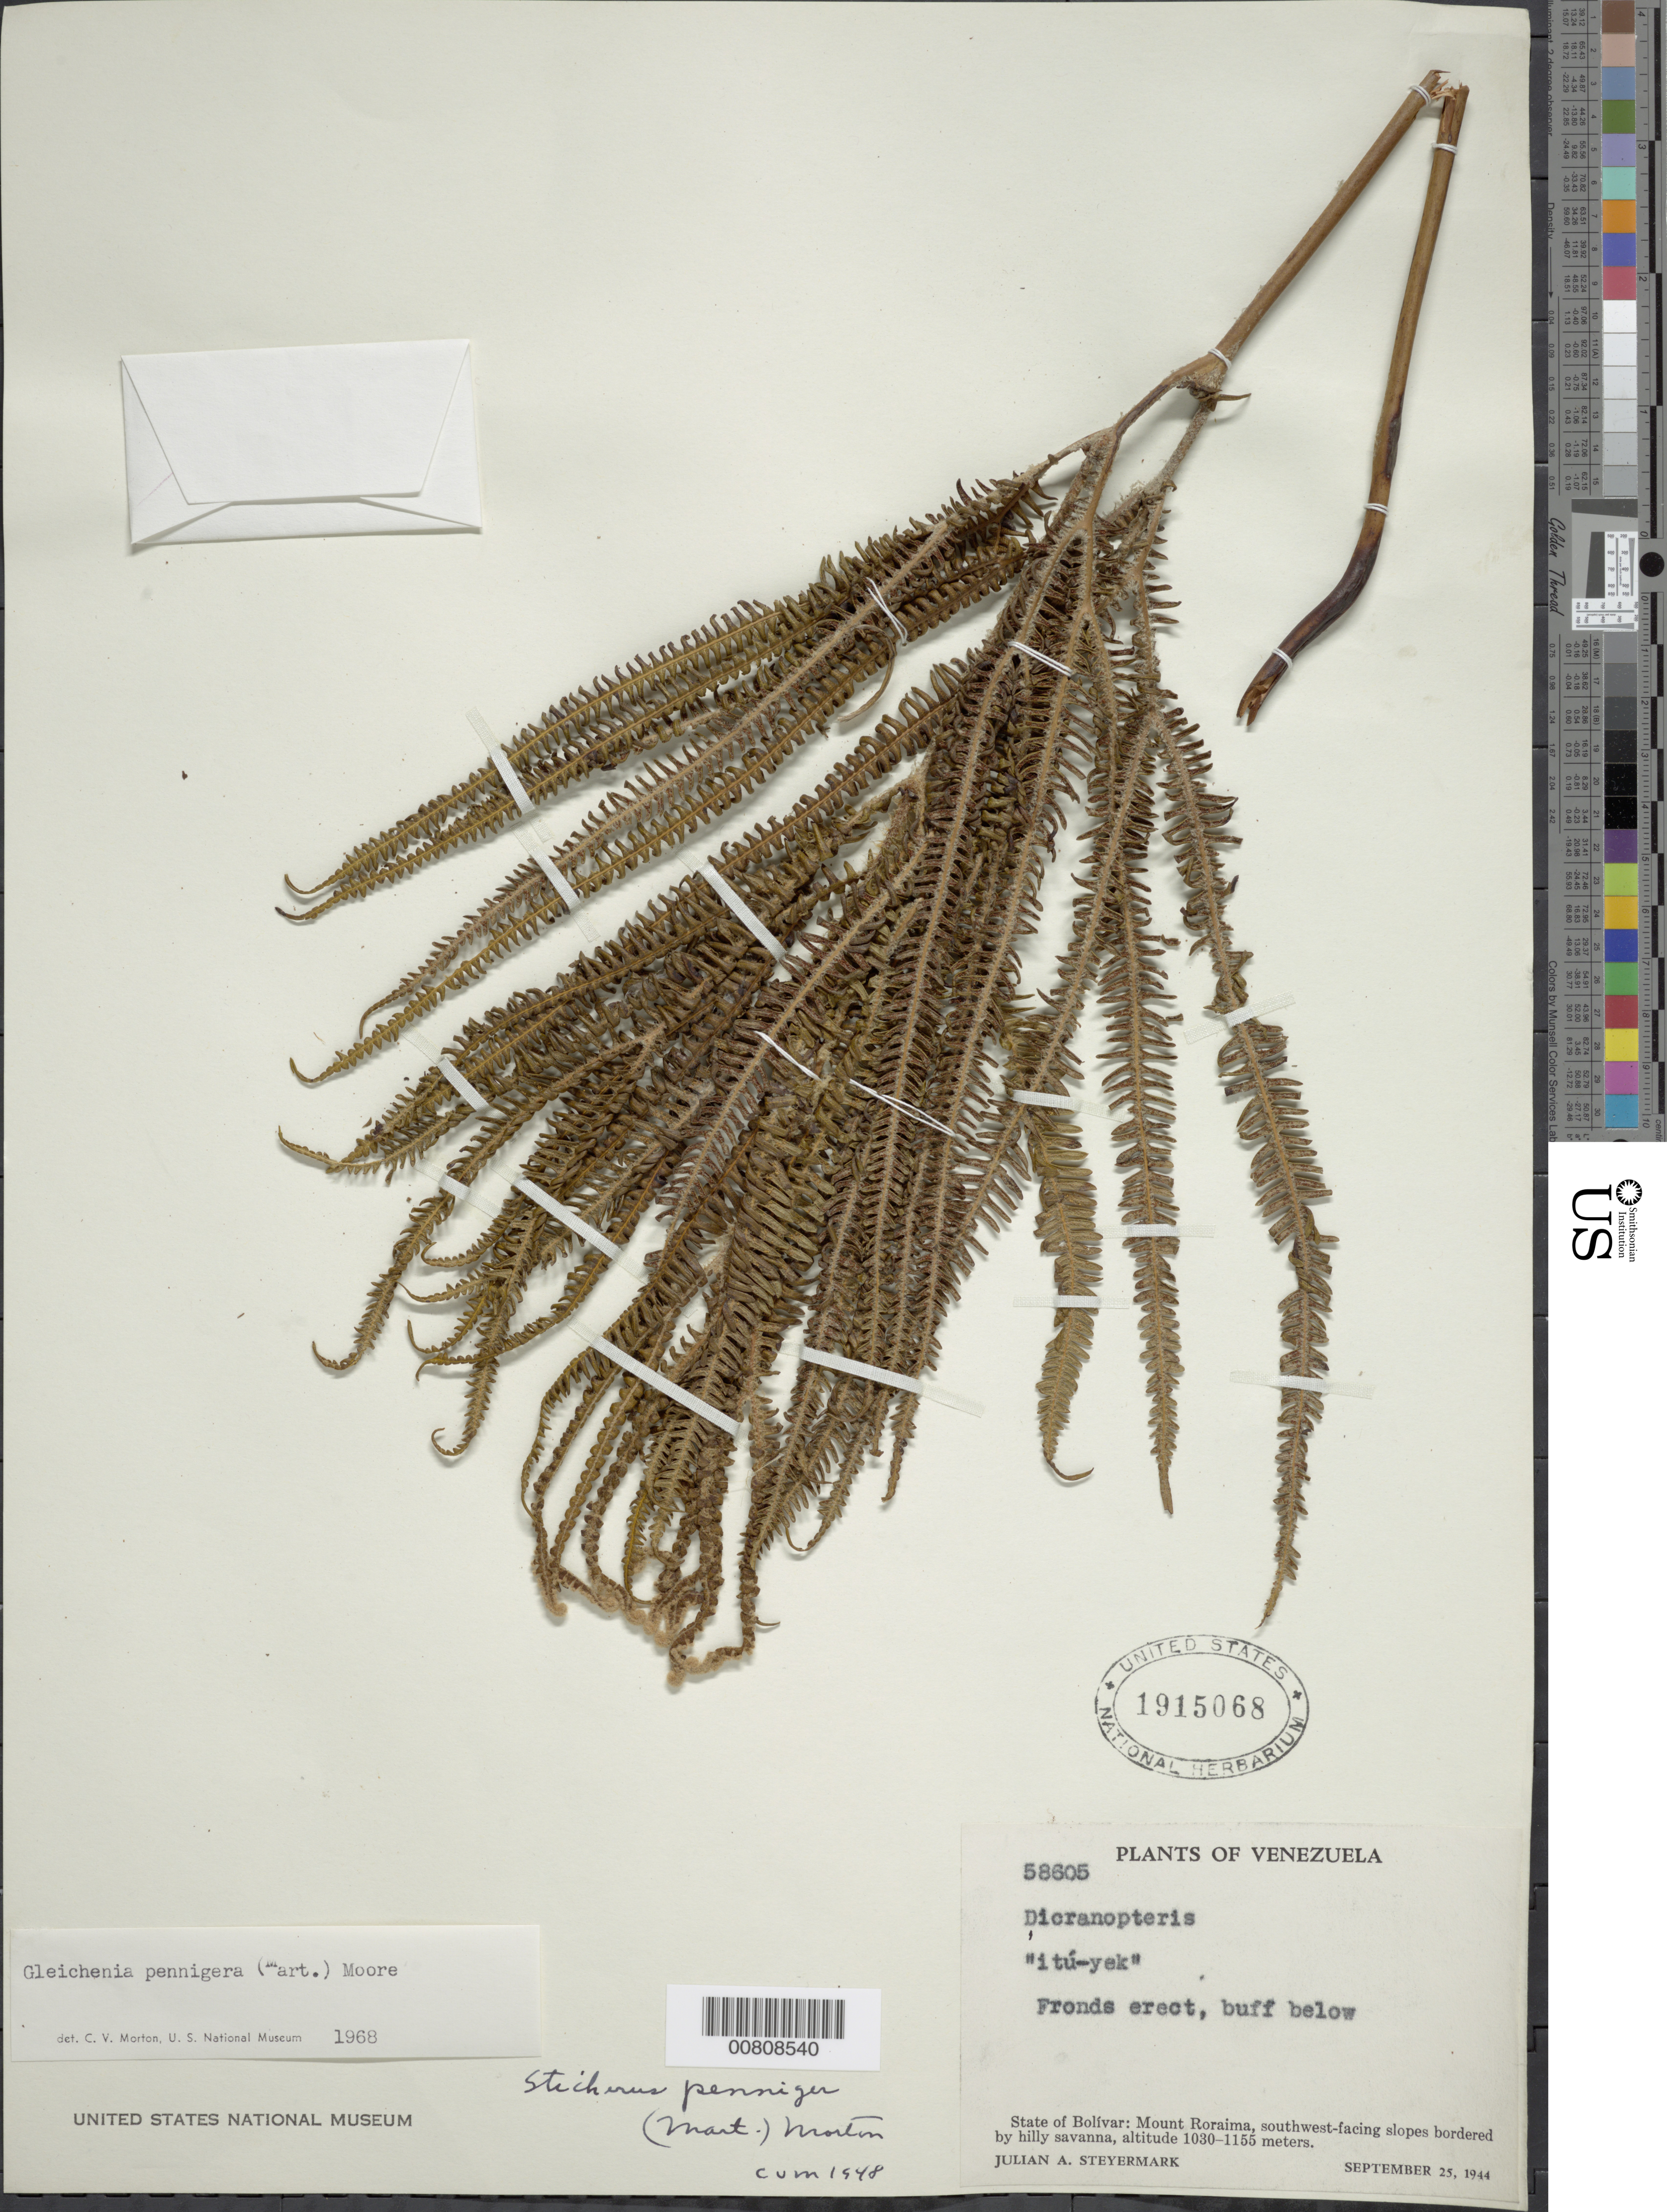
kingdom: Plantae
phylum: Tracheophyta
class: Polypodiopsida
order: Gleicheniales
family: Gleicheniaceae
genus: Sticherus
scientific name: Sticherus pruinosus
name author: (Mart.) Ching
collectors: J. Steyermark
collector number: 58605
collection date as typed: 25-Sep-44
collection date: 1944-09-25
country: Venezuela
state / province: Bolívar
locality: Gran Sabana, Mt. Roraima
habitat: SW facing slopes bordered by hilly savanna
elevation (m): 1030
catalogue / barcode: US 1915068